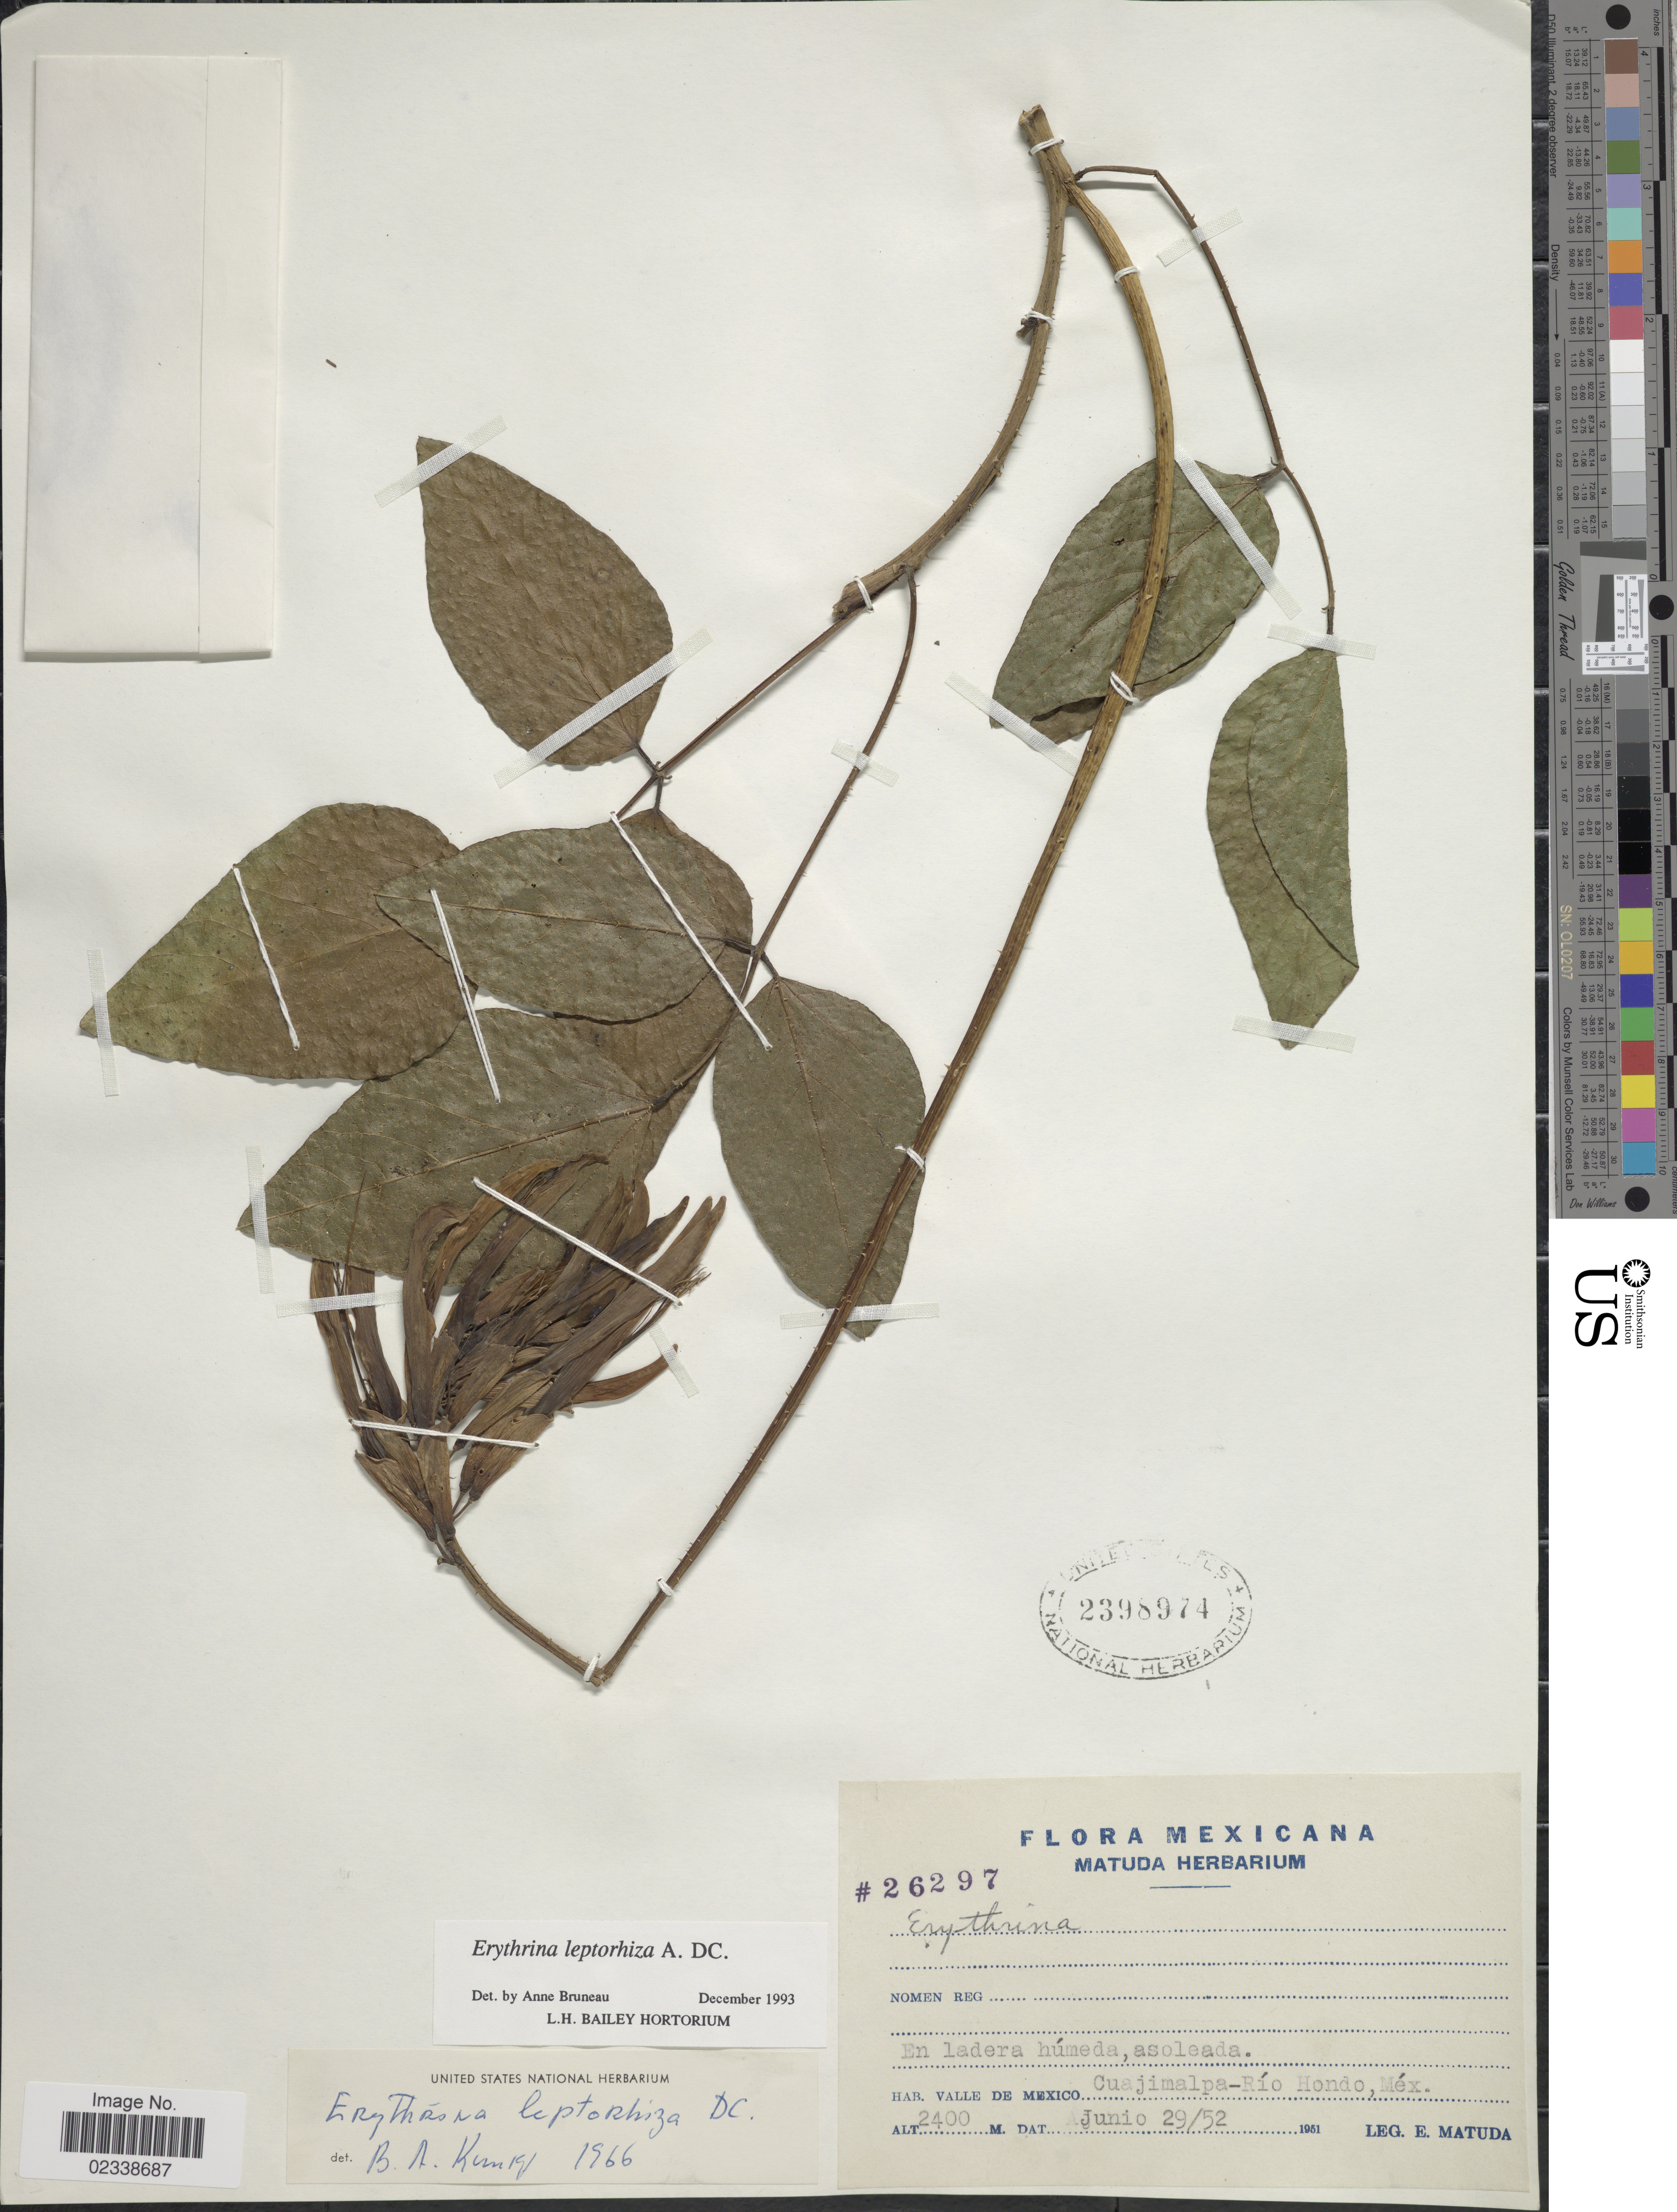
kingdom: Plantae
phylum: Tracheophyta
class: Magnoliopsida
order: Fabales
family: Fabaceae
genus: Erythrina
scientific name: Erythrina leptorhiza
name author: Moc. & Sessé ex DC.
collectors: E. Matuda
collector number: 26297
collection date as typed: Transcribed d/m/y: 29/6/52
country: Mexico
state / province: México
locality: Valle de Mexico, Cuajimalpa-Rio Hondo, Mex.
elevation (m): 2400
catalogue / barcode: US 2398974